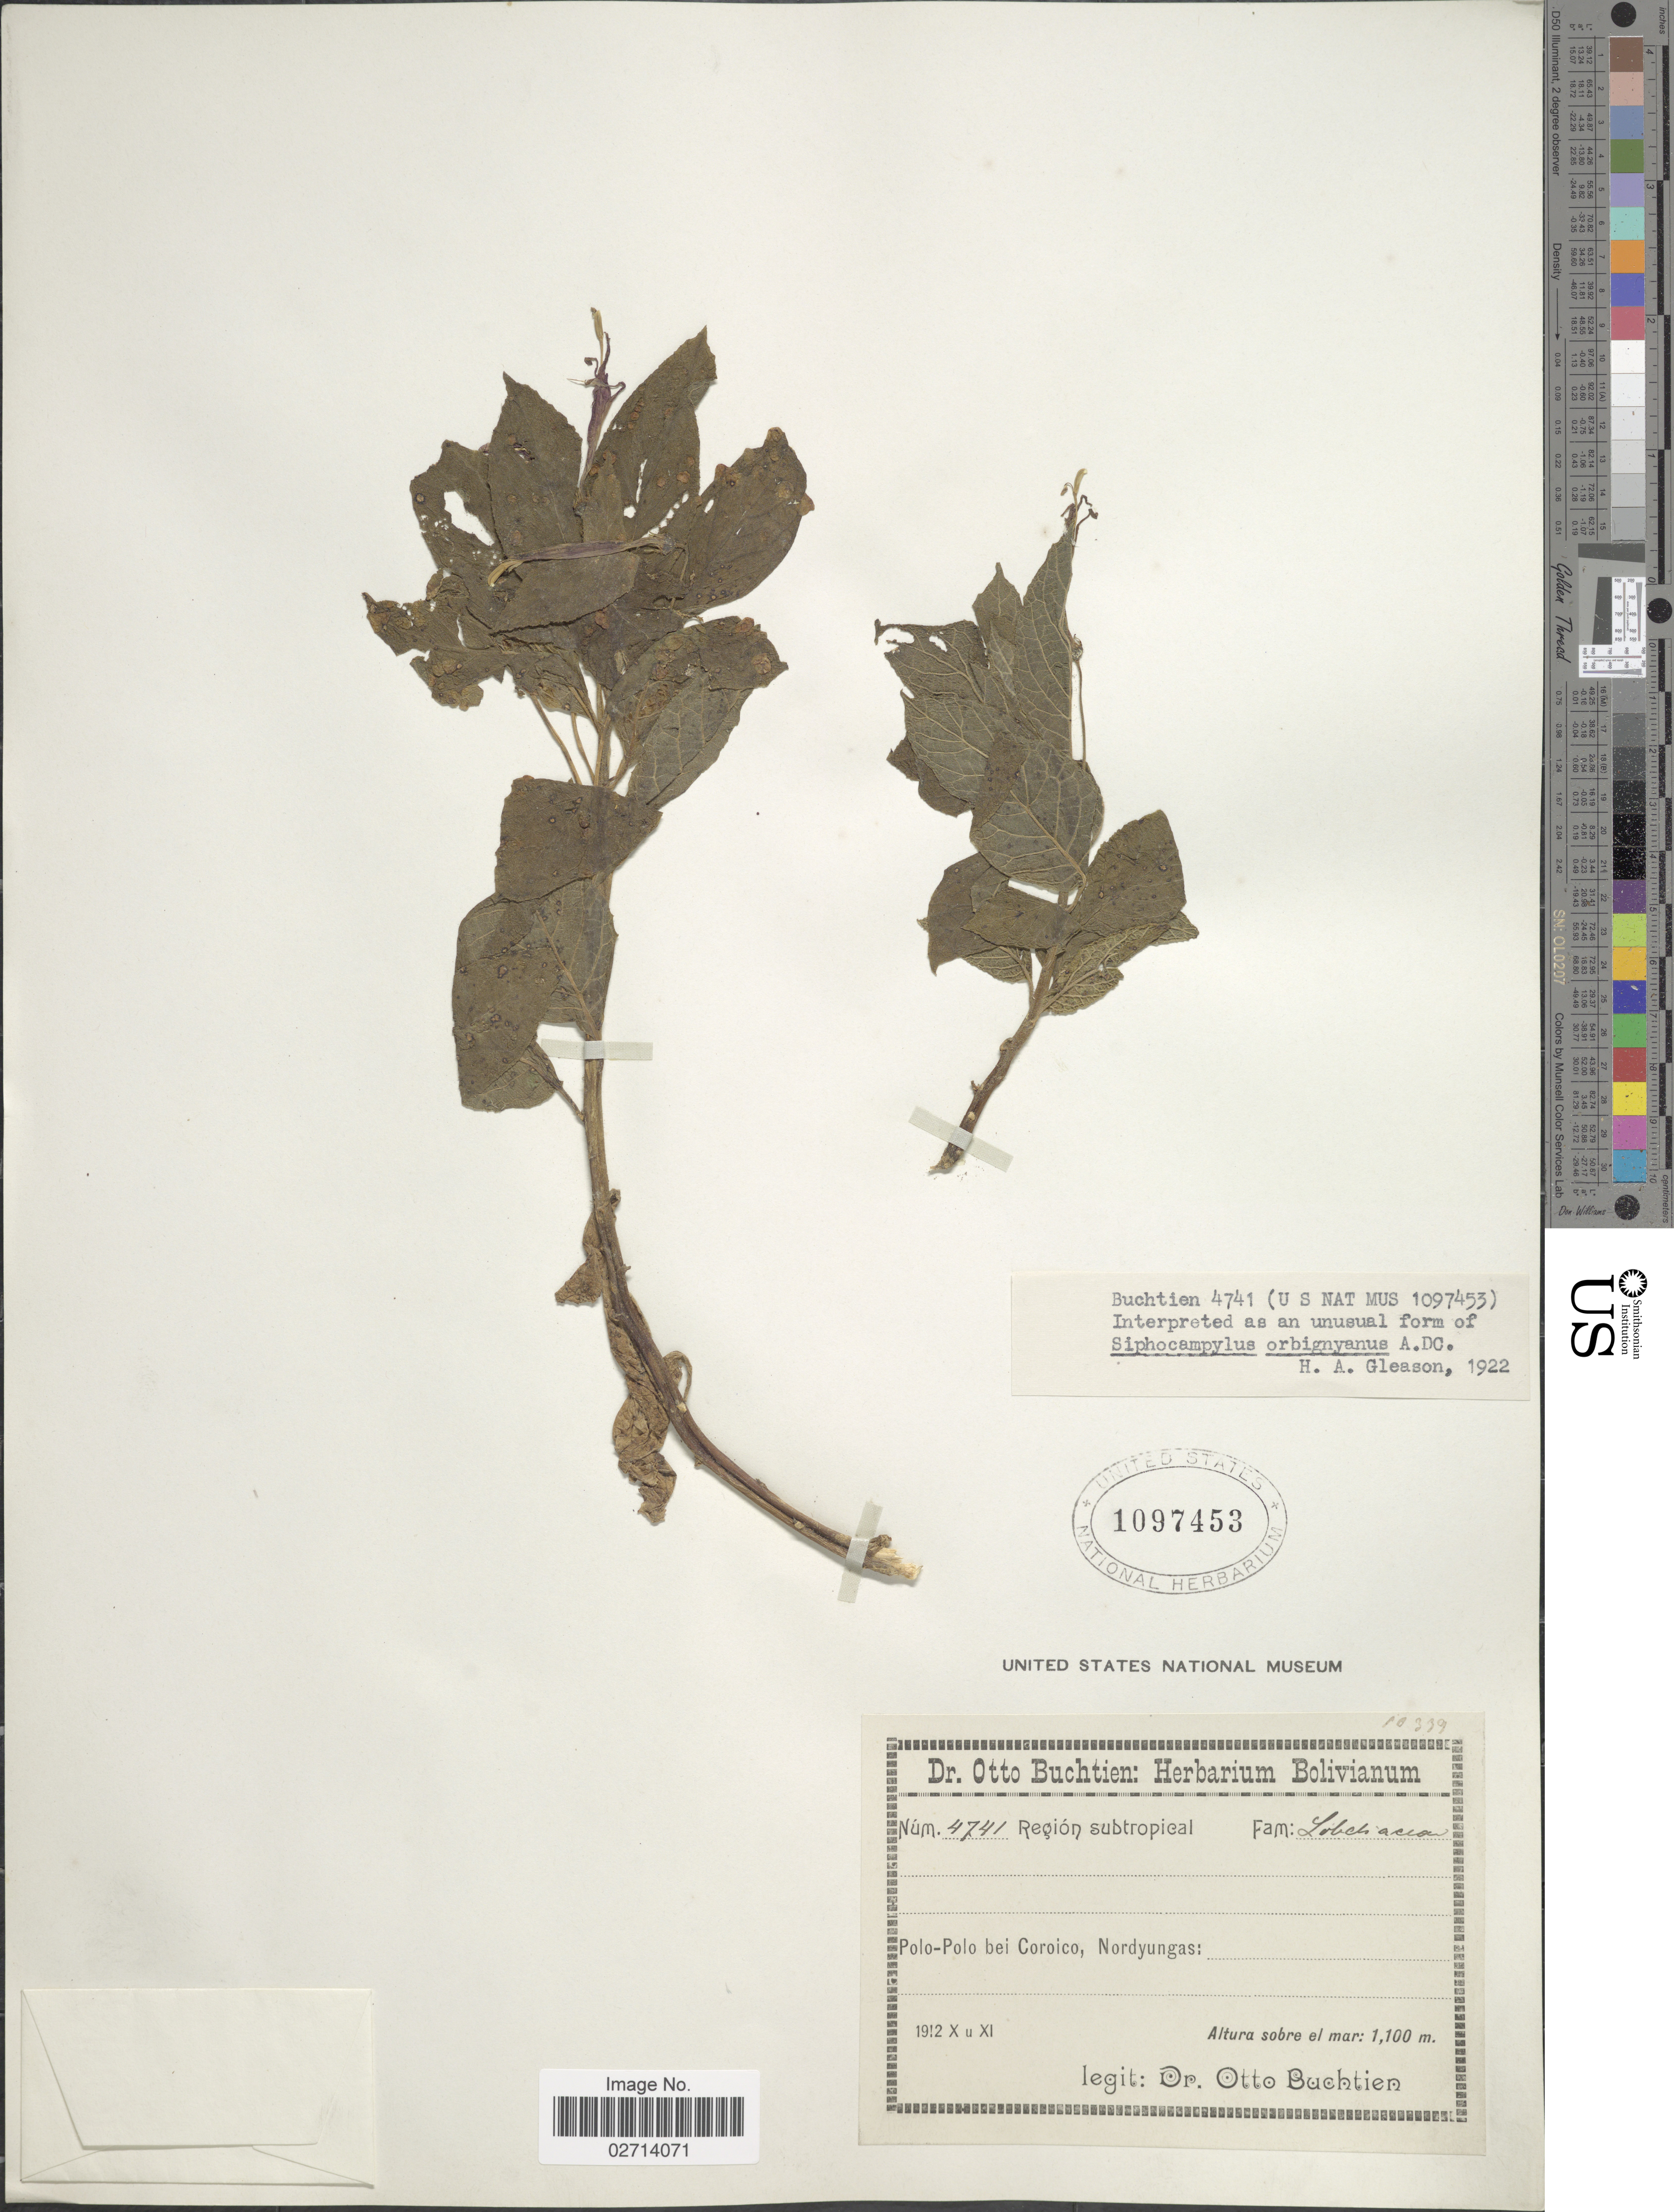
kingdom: Plantae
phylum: Tracheophyta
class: Magnoliopsida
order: Asterales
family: Campanulaceae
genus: Siphocampylus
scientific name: Siphocampylus orbignianus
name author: A. DC.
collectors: O. Buchtien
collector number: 4741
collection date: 1912-10/1912-11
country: Bolivia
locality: Polo-Polo bei Coroico, Nordyungas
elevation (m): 1100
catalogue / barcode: US 1097453